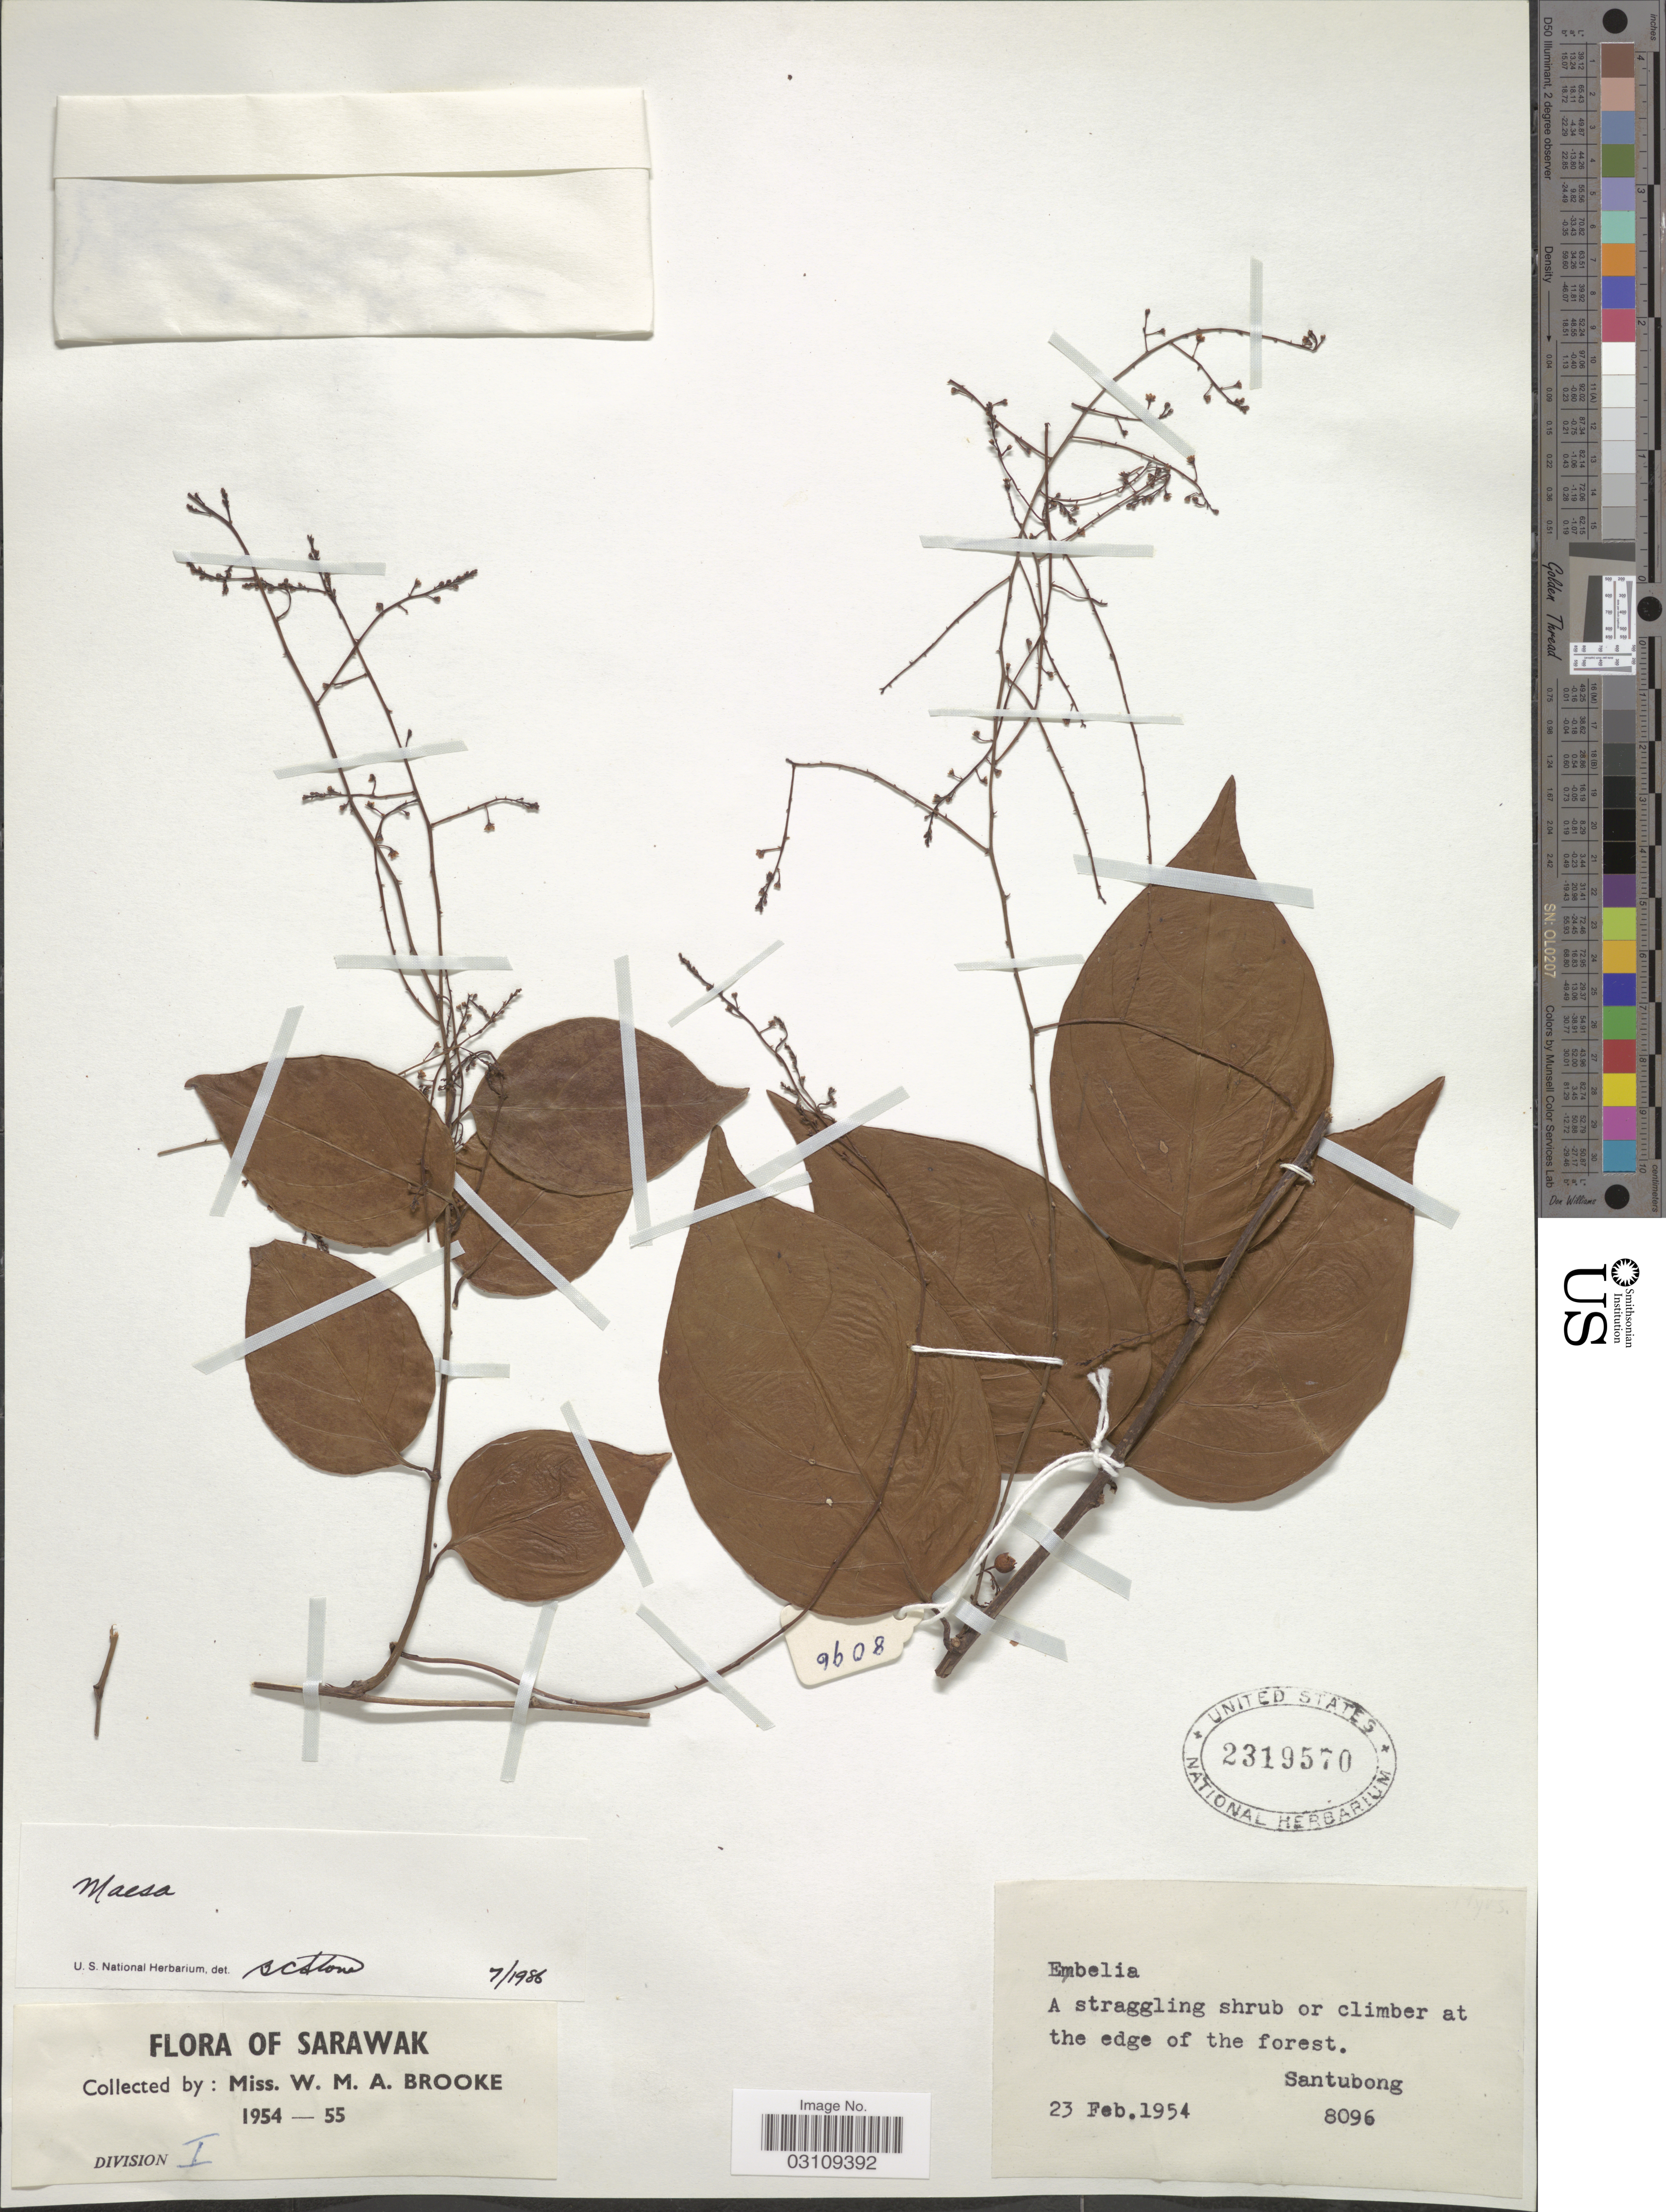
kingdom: Plantae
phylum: Tracheophyta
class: Magnoliopsida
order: Ericales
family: Primulaceae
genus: Maesa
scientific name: Maesa sp.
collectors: W. Brooke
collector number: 8096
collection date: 1954-02-23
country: Malaysia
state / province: Sarawak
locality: Santubong.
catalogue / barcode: US 2319570